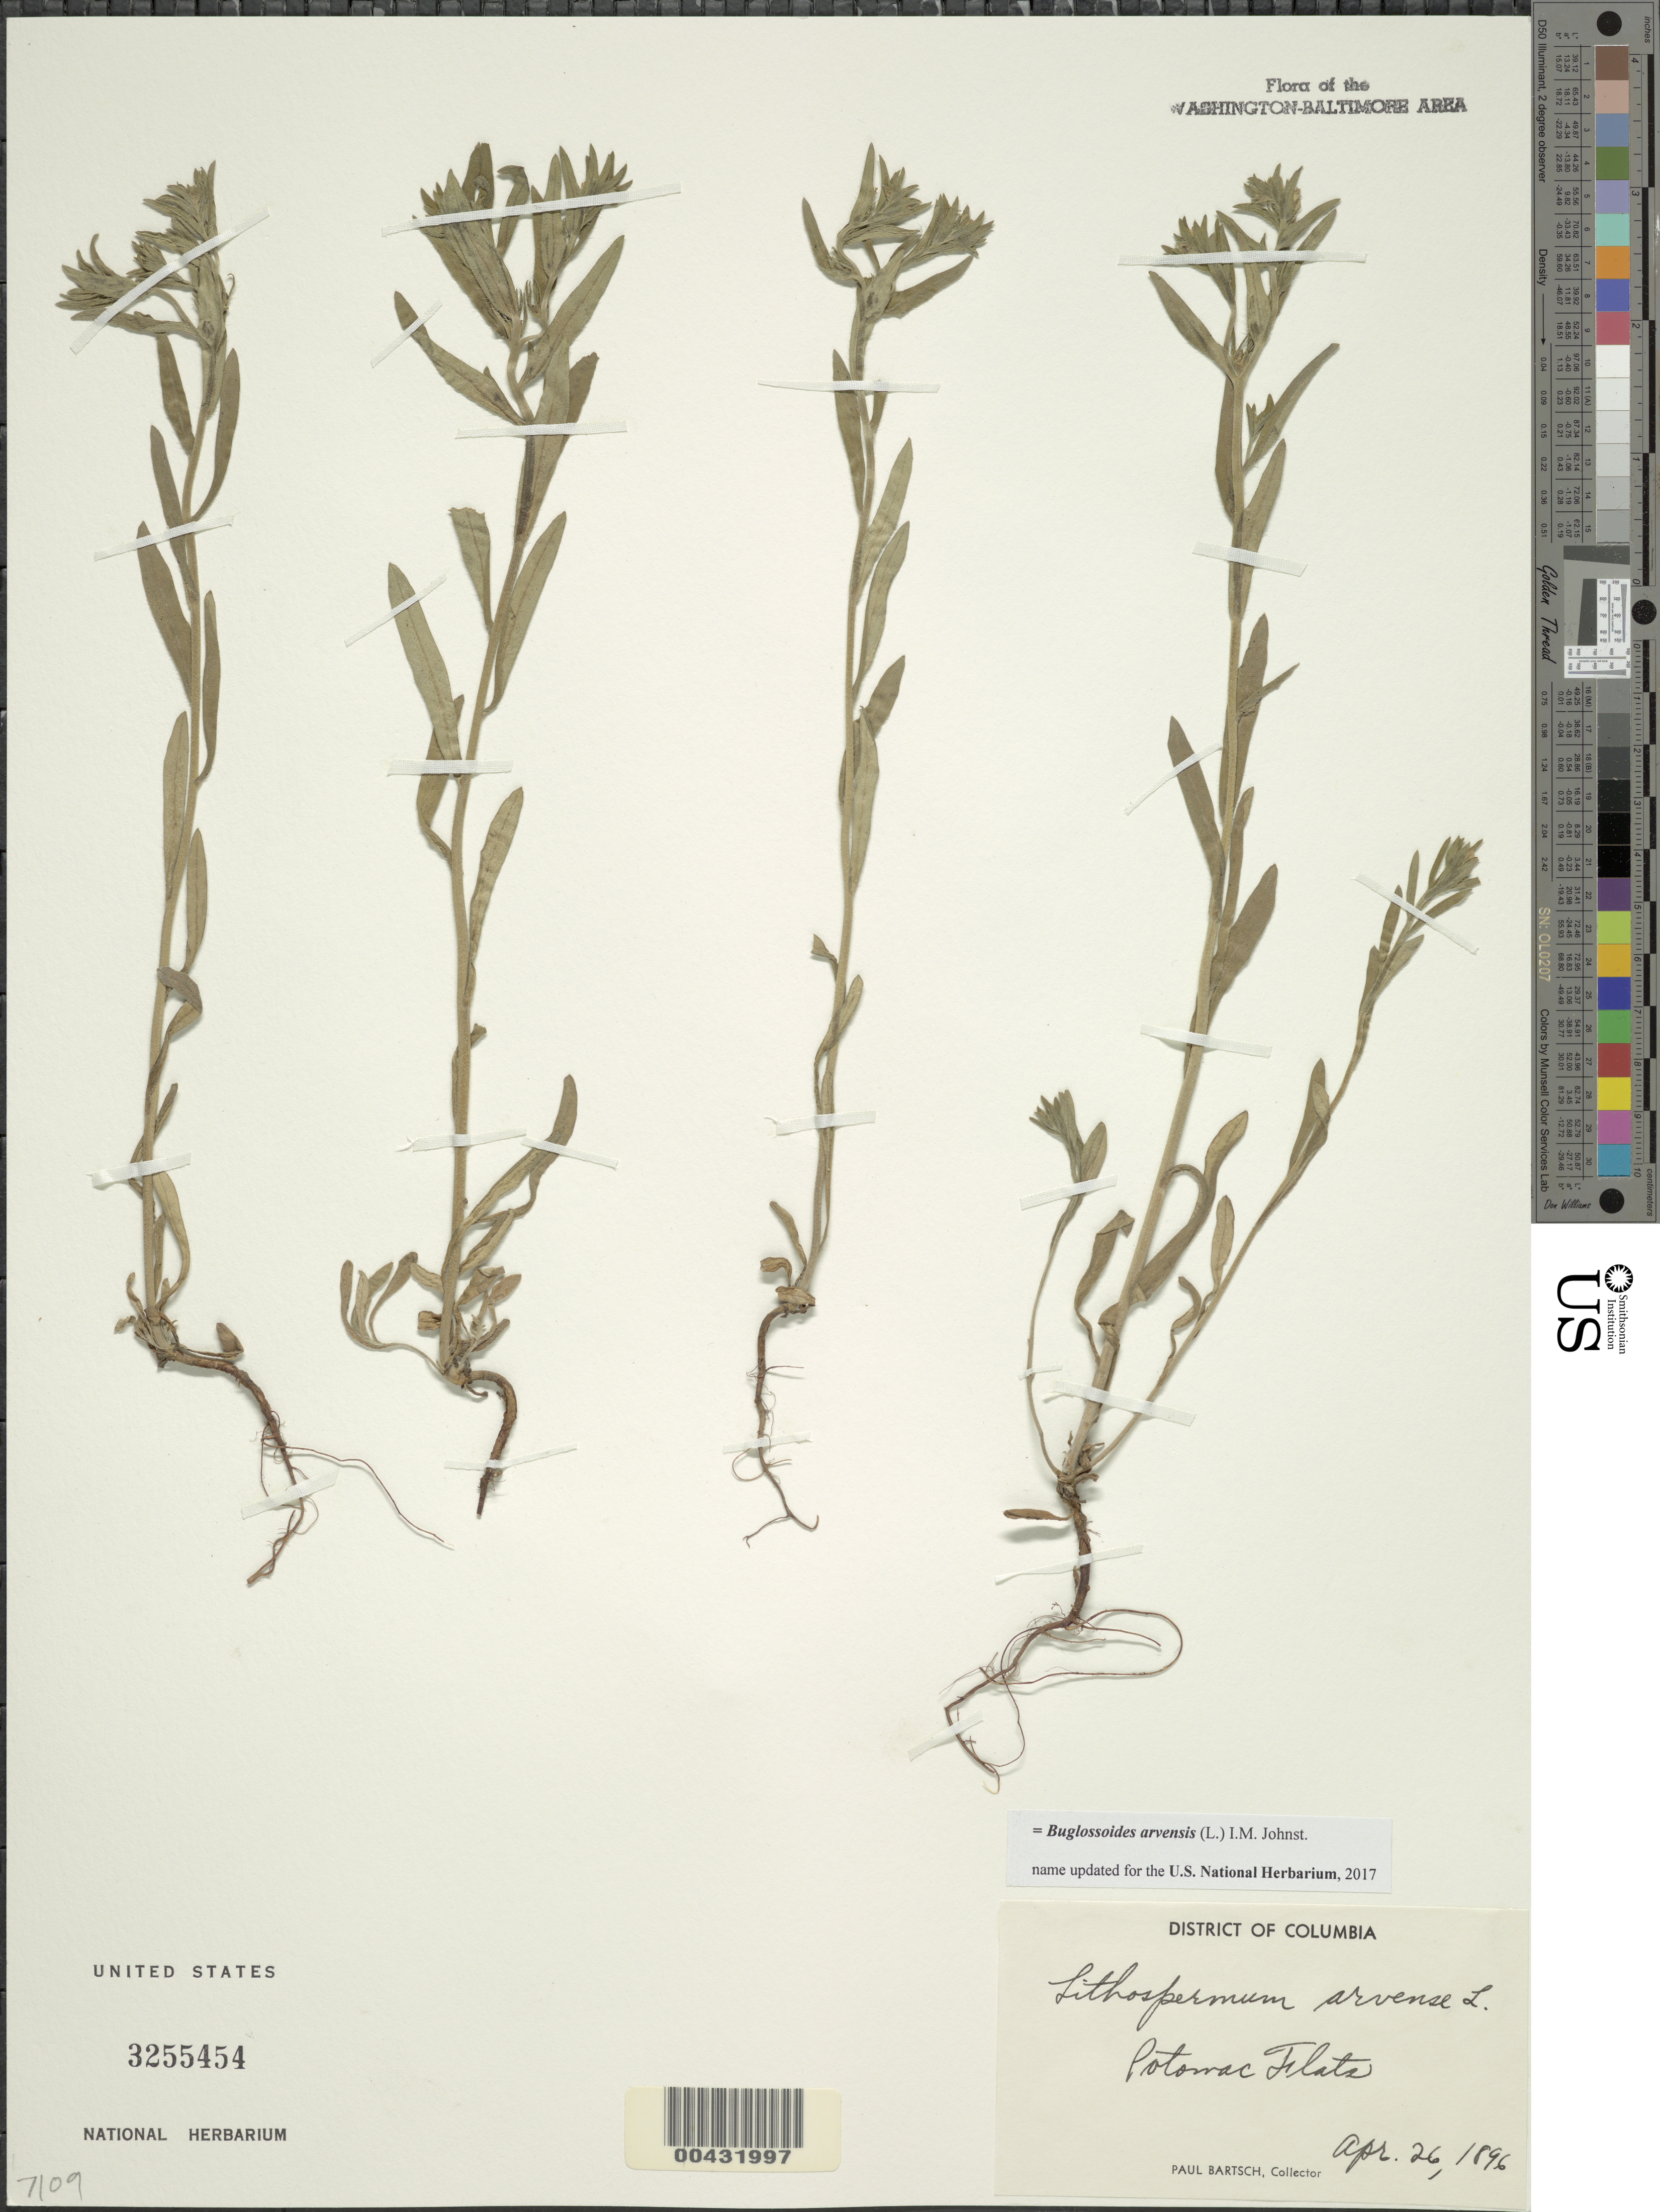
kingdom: Plantae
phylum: Tracheophyta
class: Magnoliopsida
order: Boraginales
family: Boraginaceae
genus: Buglossoides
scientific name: Buglossoides arvensis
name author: (L.) I.M. Johnst.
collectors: P. Bartsch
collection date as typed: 26 Apr 1896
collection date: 1896-04-26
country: United States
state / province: District of Columbia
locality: Potomac flats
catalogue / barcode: US 3255454